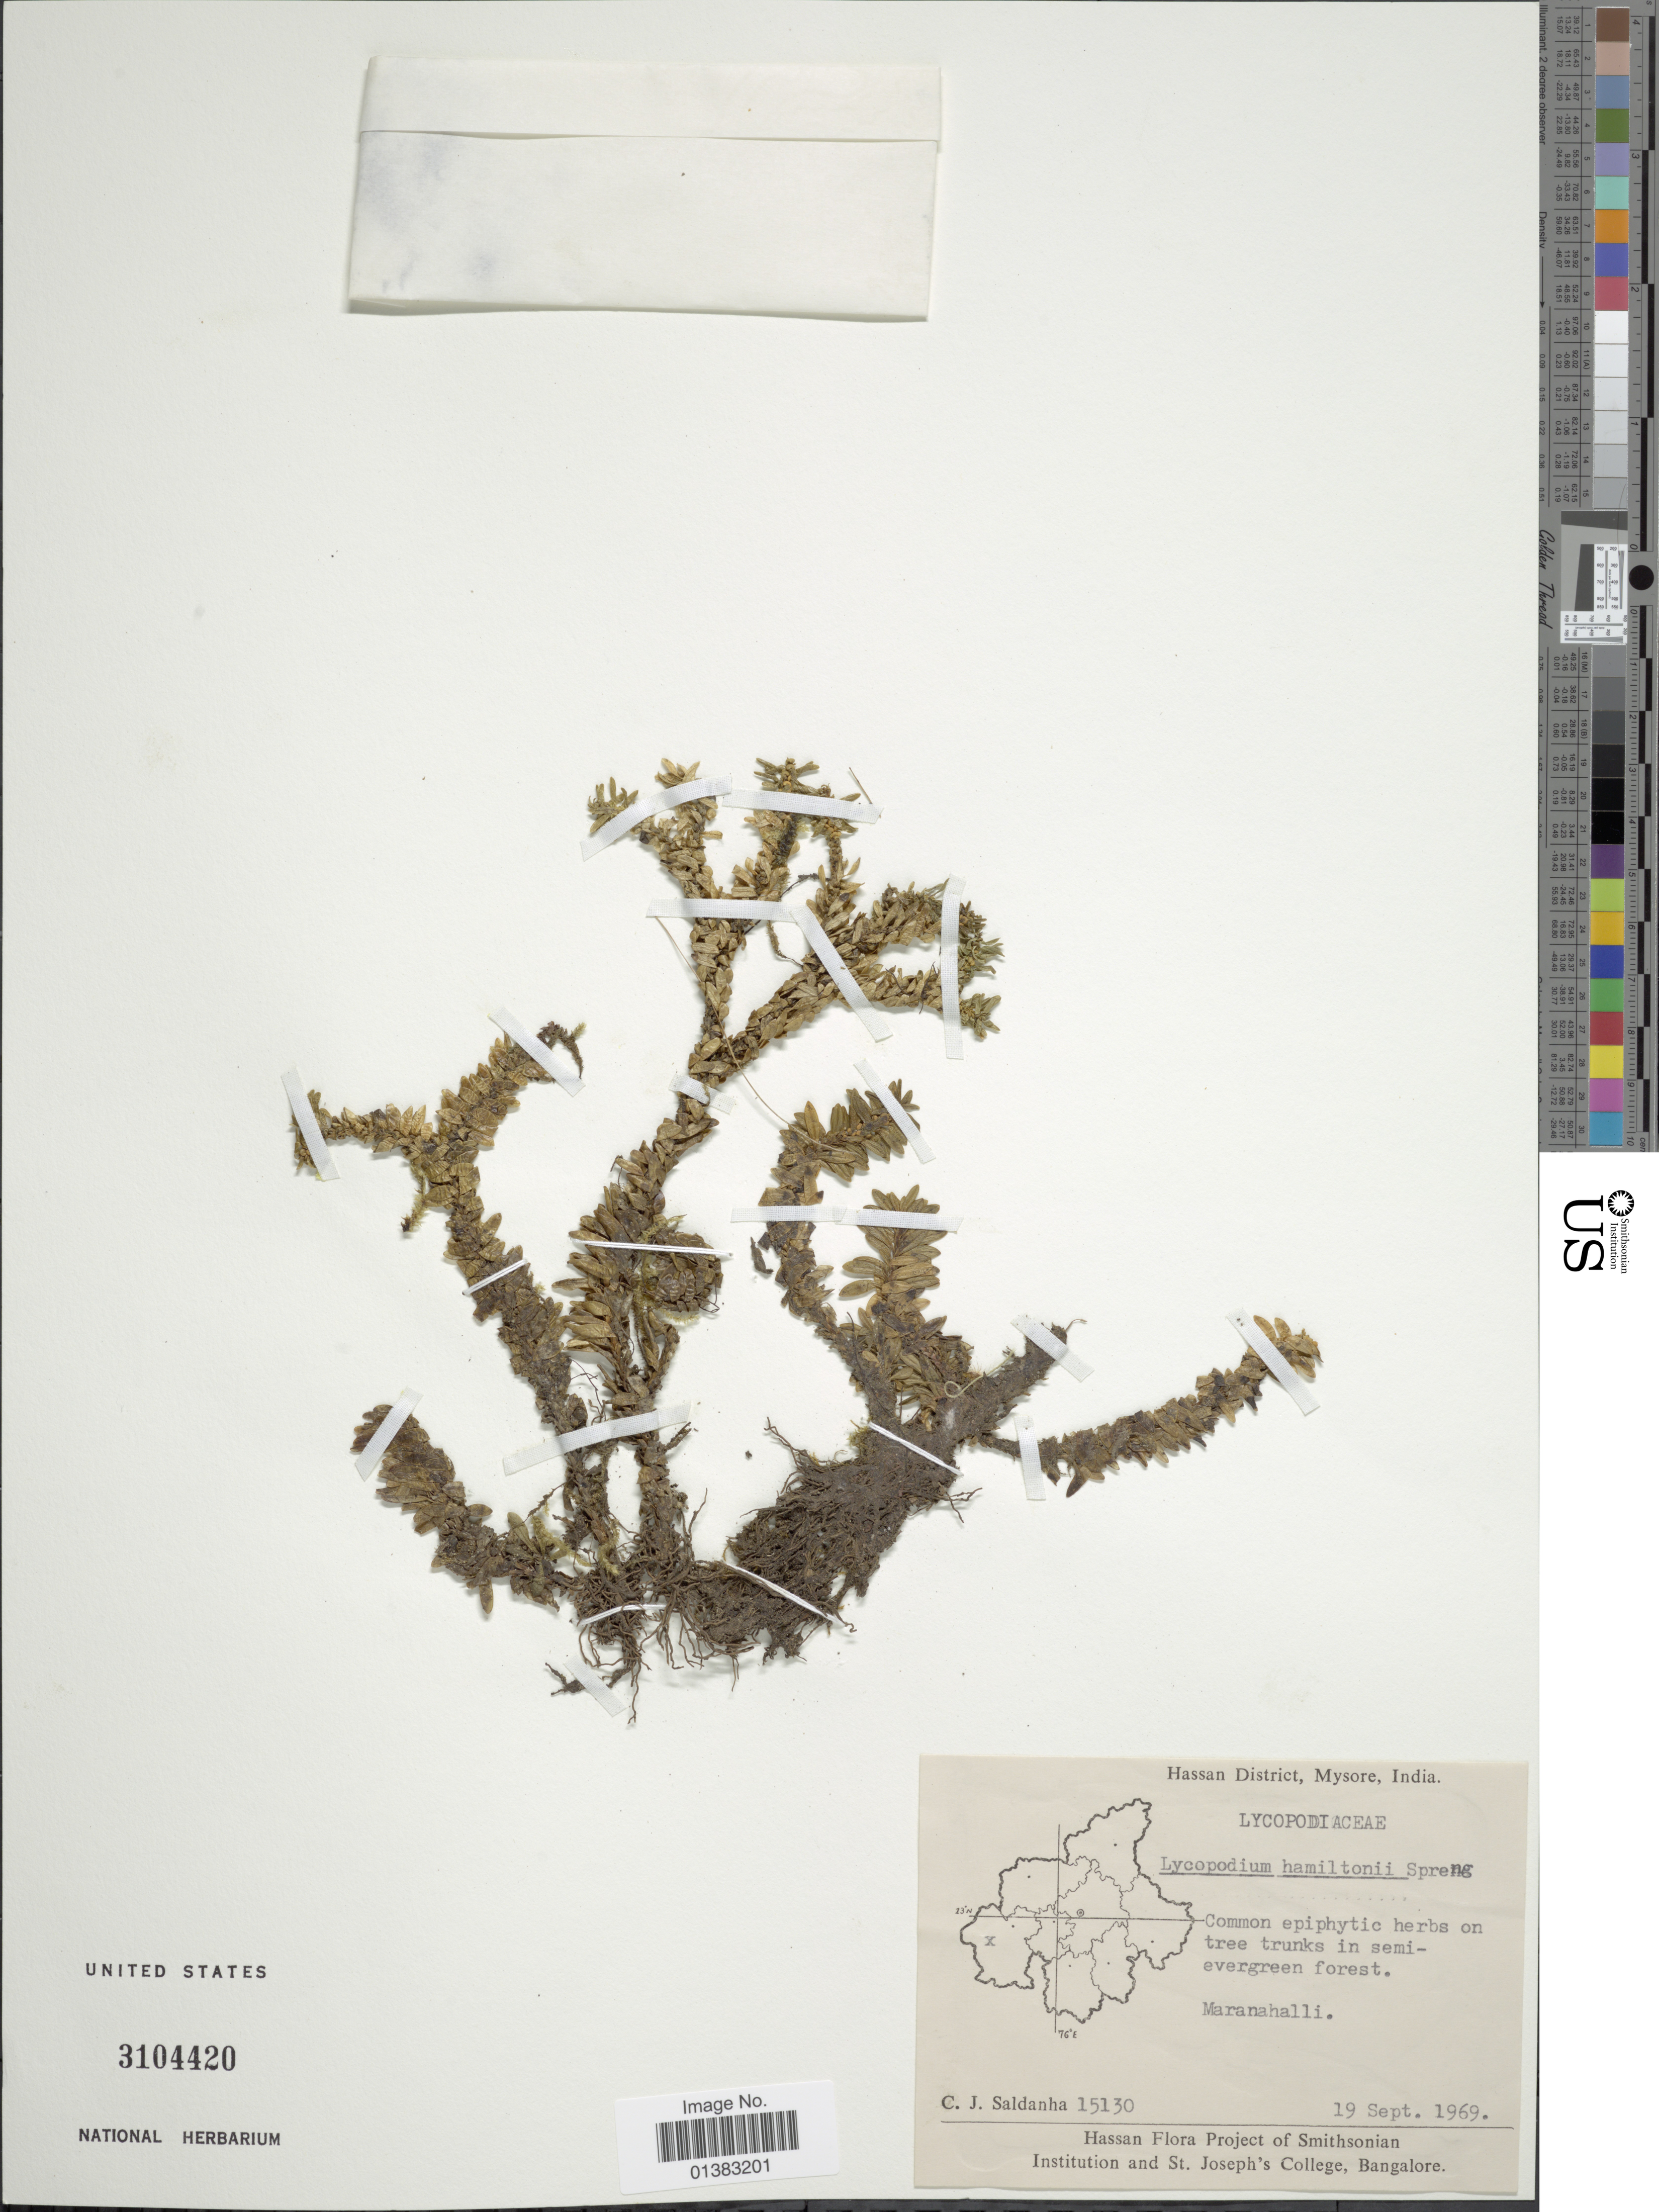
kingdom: Plantae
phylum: Tracheophyta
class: Lycopodiopsida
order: Lycopodiales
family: Lycopodiaceae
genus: Phlegmariurus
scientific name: Phlegmariurus hamiltonii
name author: (Spreng.) Á. Löve & D. Löve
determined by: Field, A. R.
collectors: C. J. Saldanha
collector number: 15130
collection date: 1969-09-19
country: India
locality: Hassan District, Mysore, Maranahalli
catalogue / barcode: US 3104420